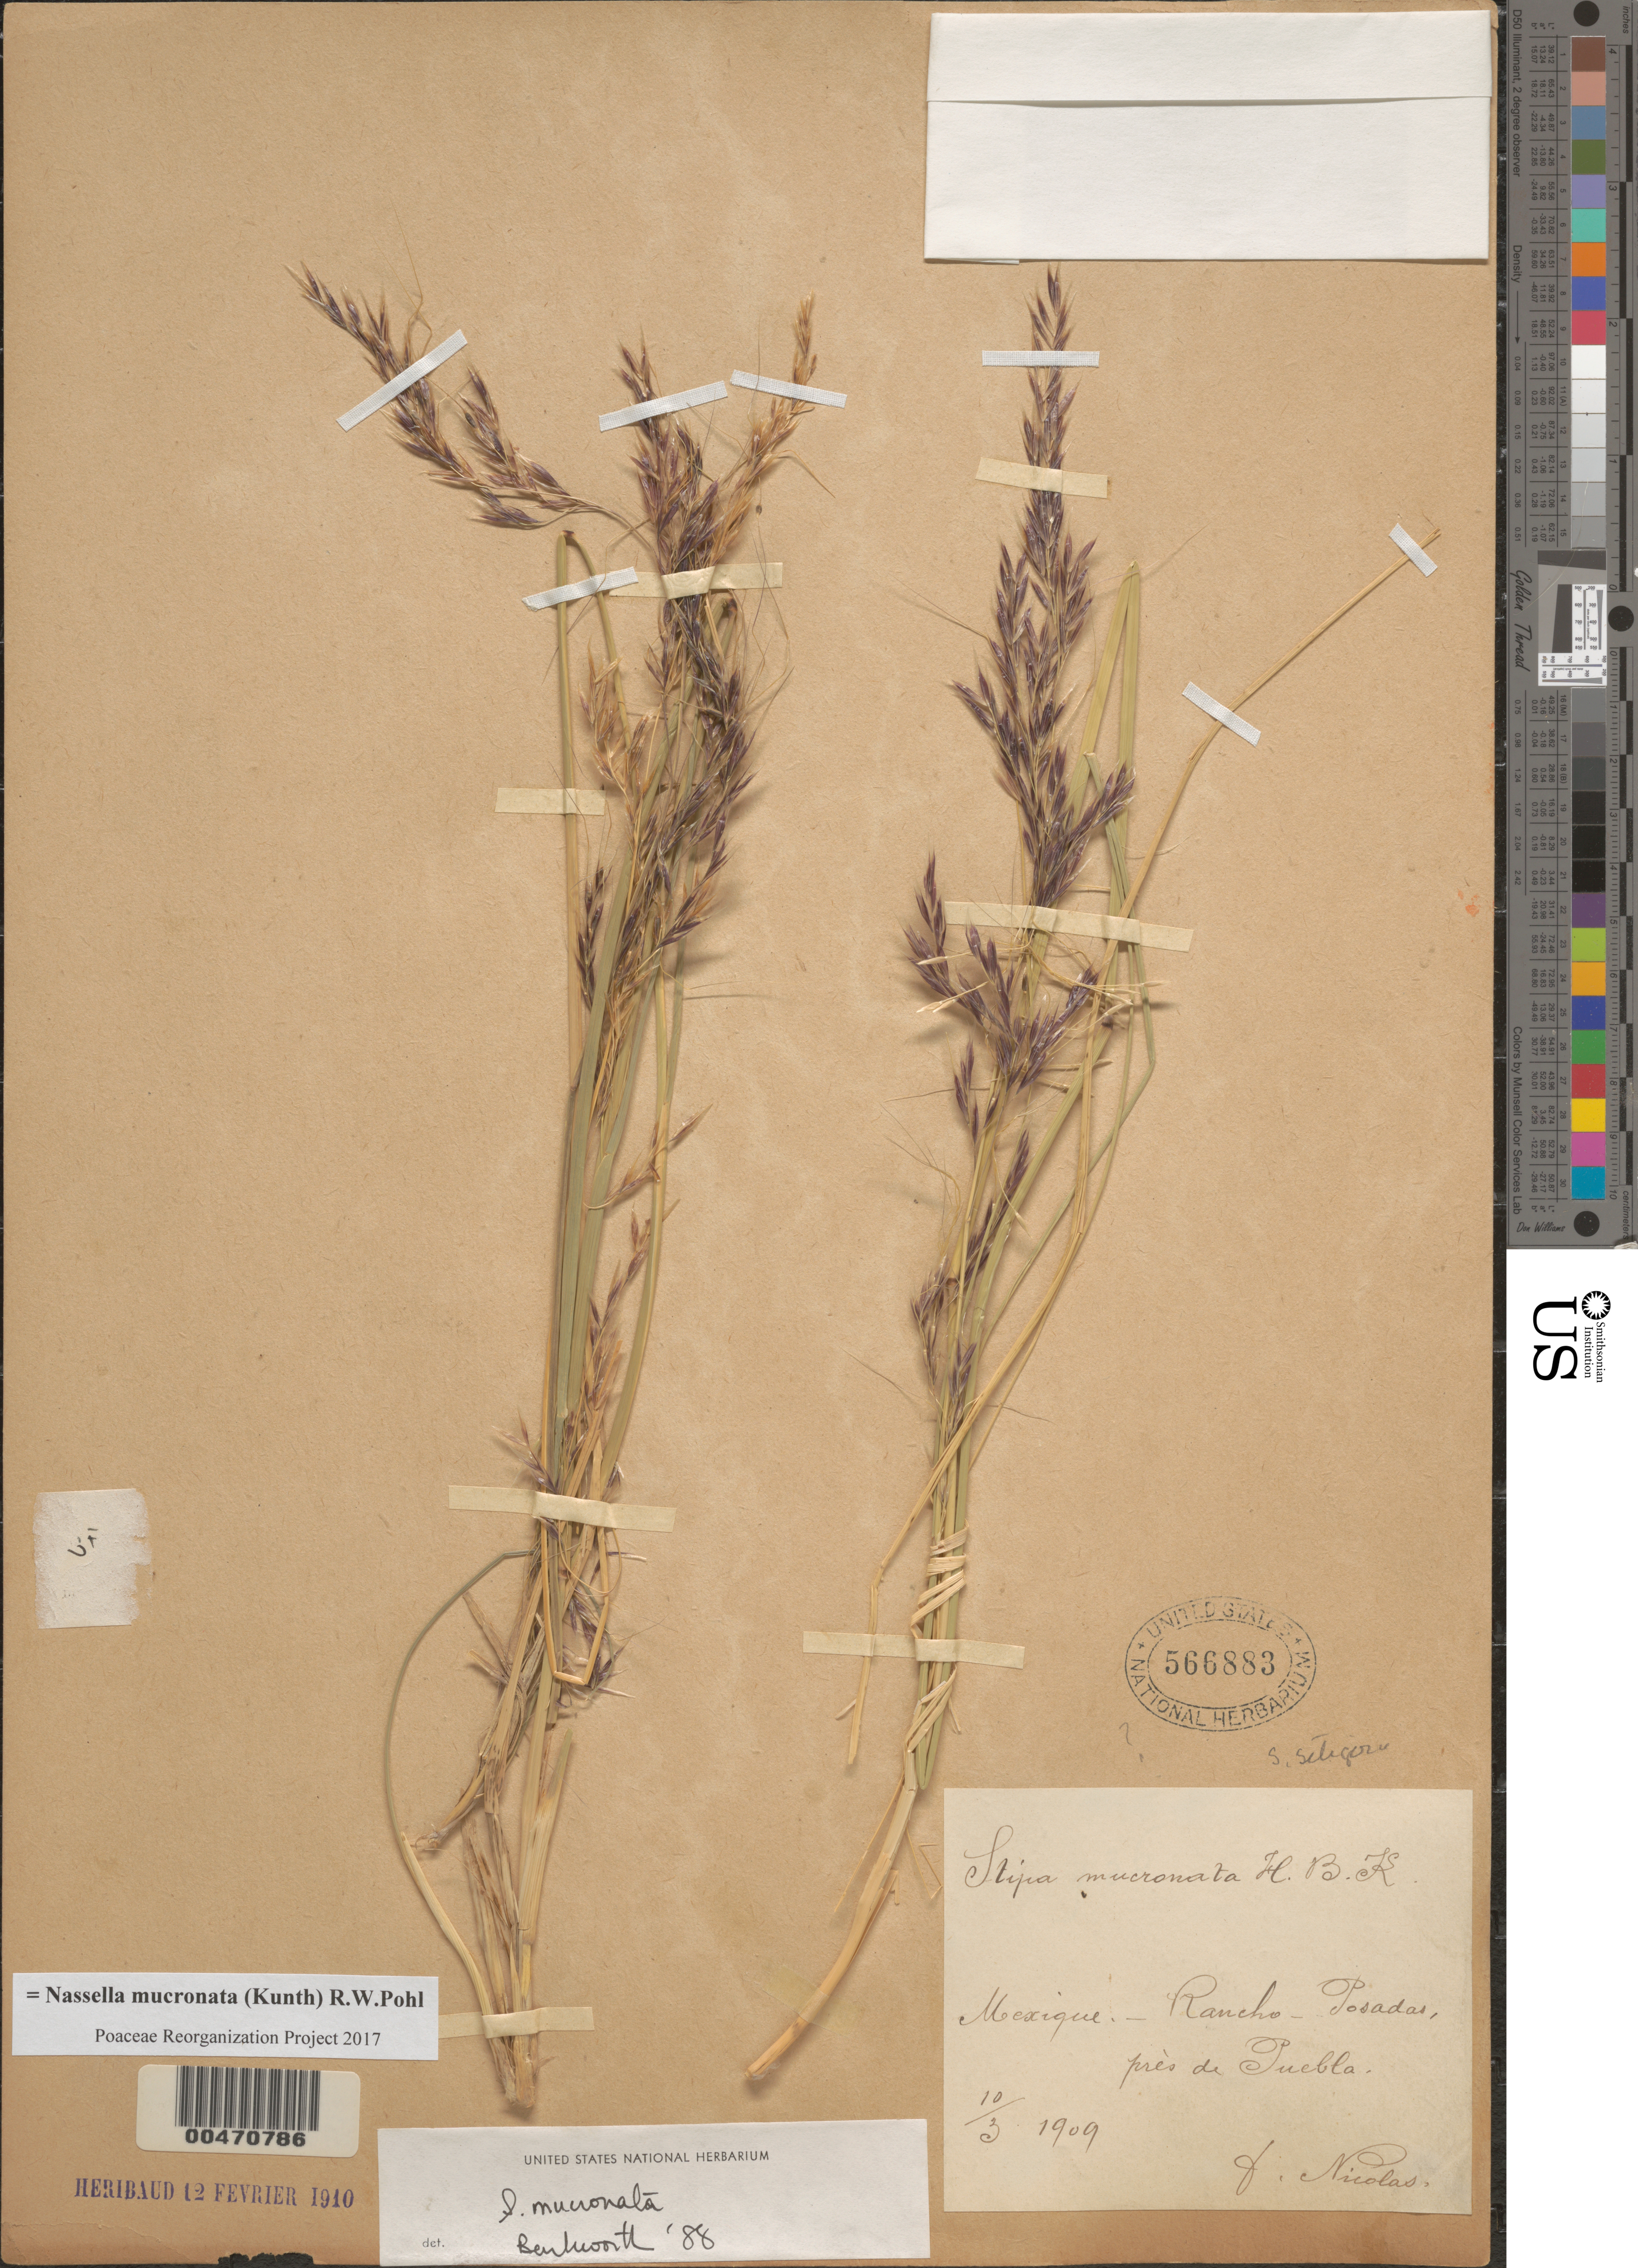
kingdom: Plantae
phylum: Tracheophyta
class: Liliopsida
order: Poales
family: Poaceae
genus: Nassella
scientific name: Nassella mucronata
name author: (Kunth) R.W. Pohl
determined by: Poaceae Reorganization Project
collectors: B. Nicolas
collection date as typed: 10 Mar 1909 or 3 Oct 1909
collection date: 1909-03-10 or 1909-10-03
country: Mexico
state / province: Puebla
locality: Rancho Posadas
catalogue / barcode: US 566883